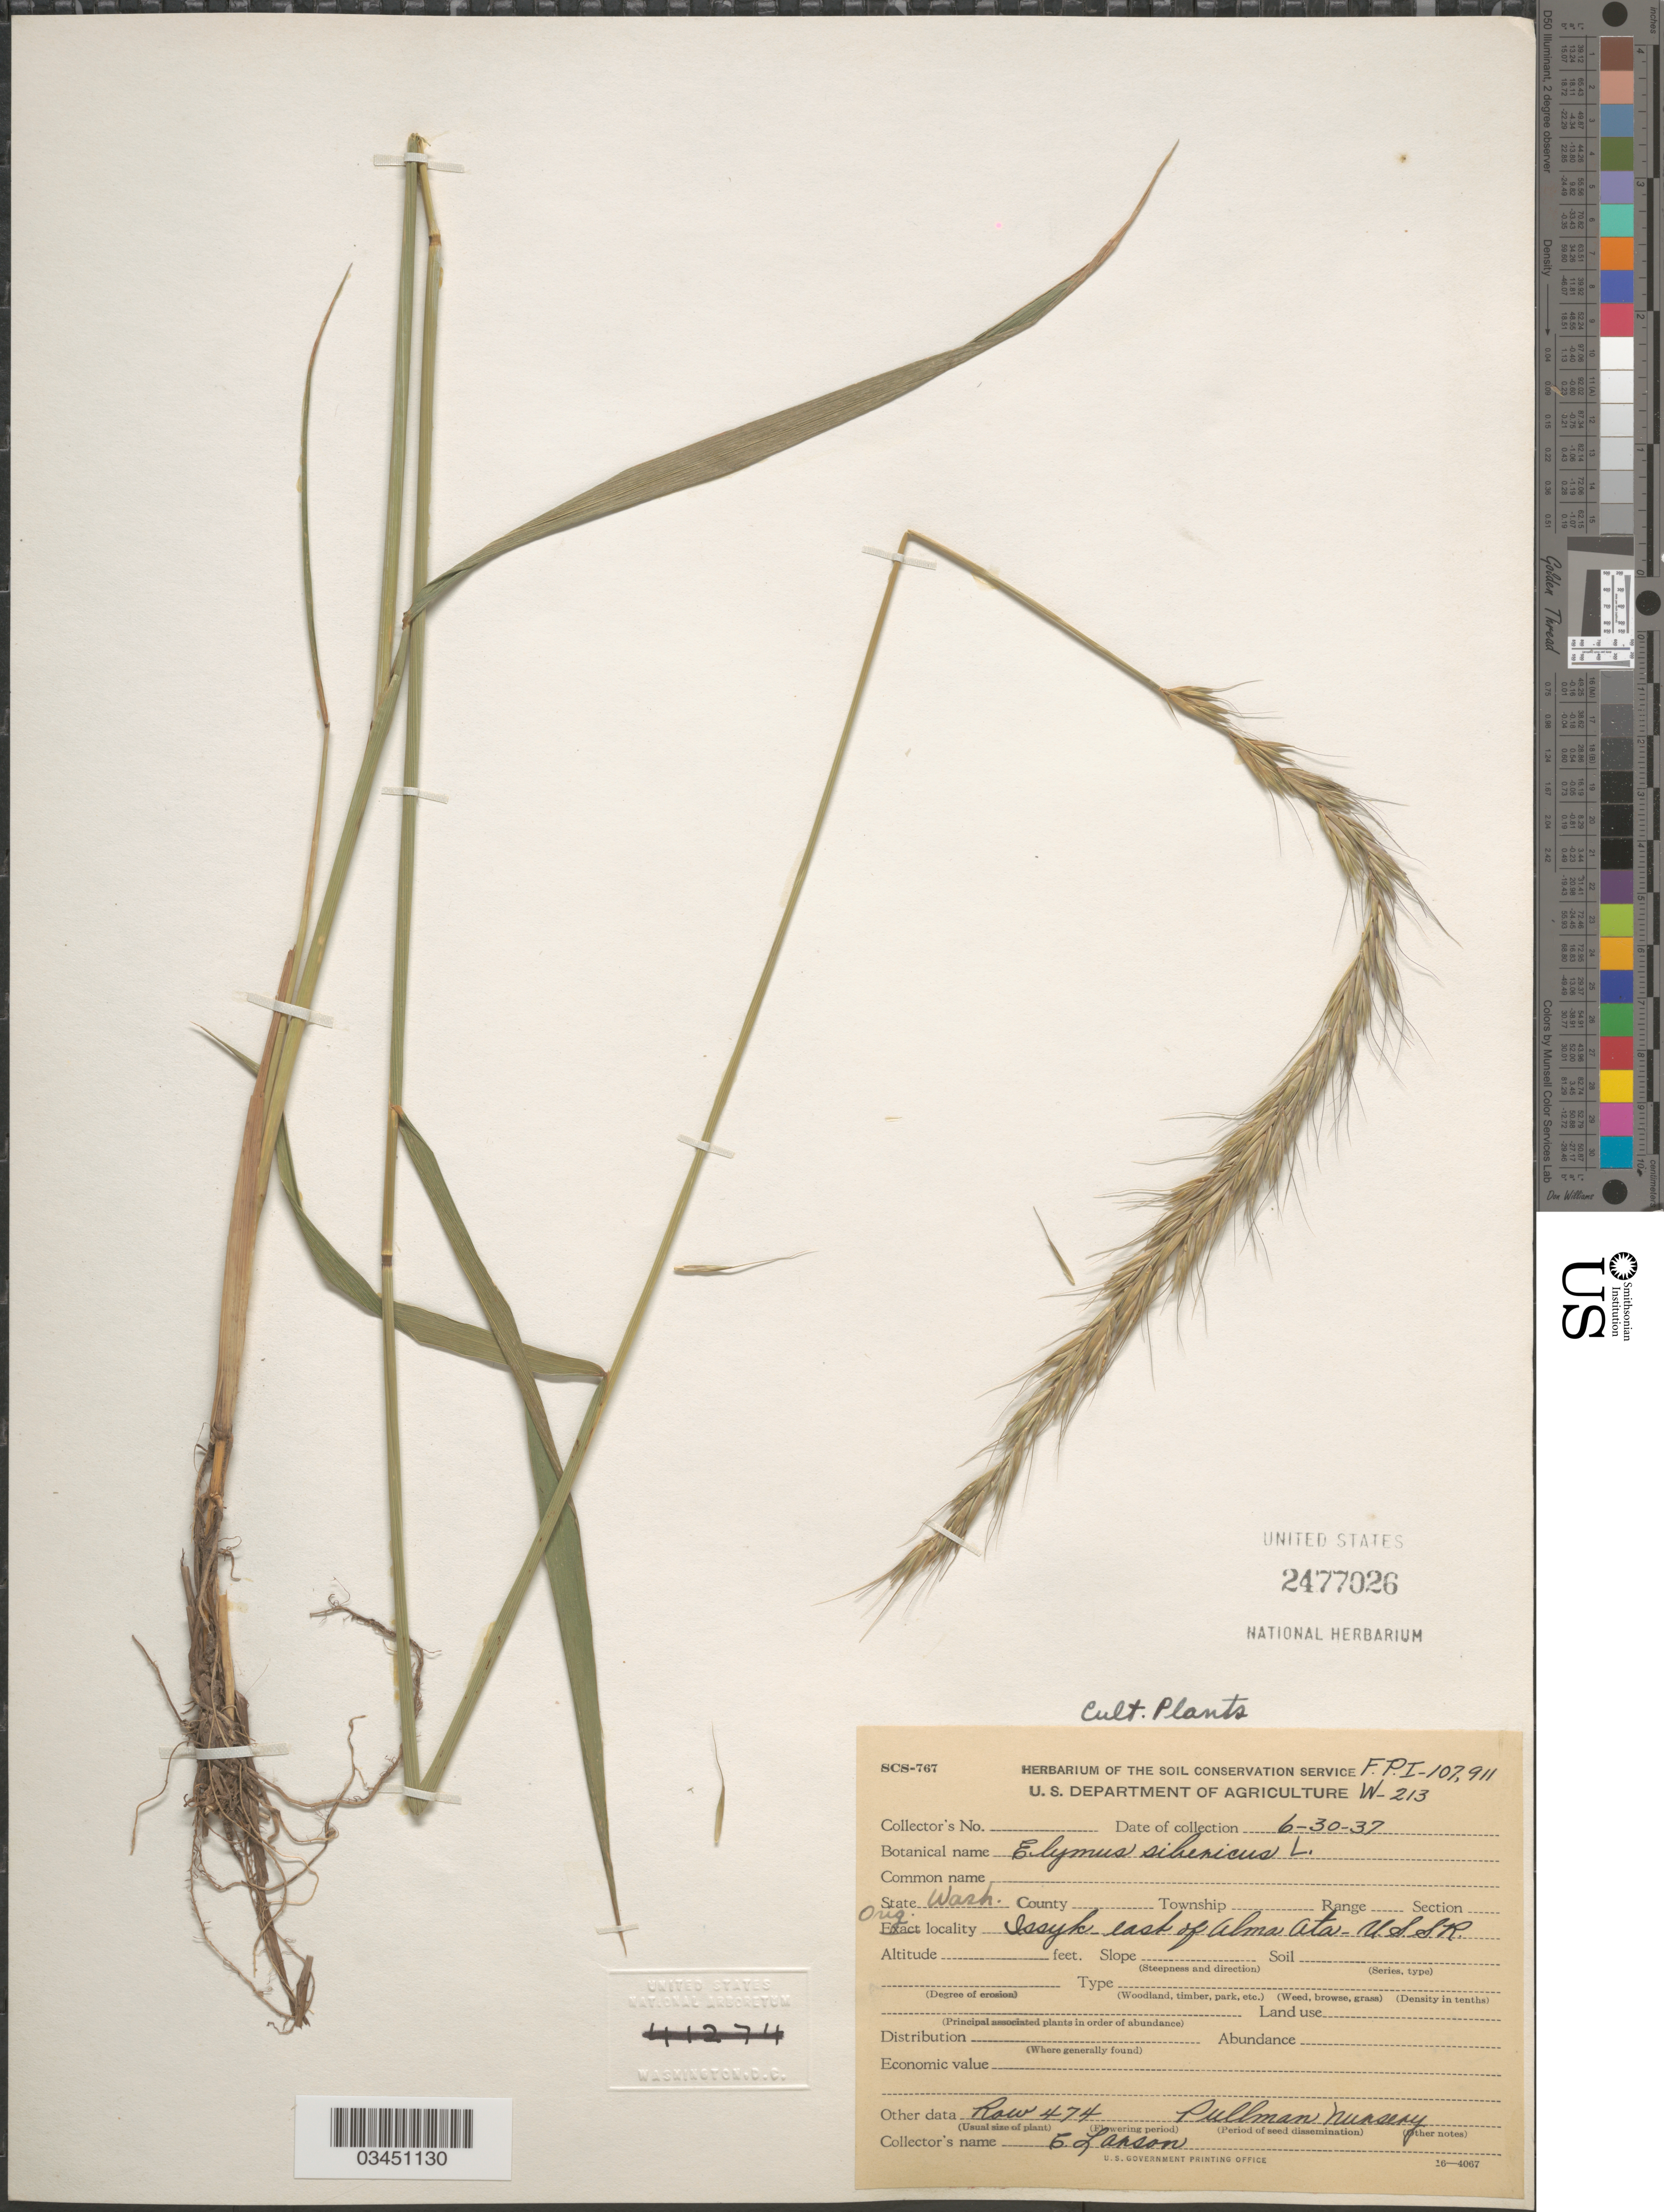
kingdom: Plantae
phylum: Tracheophyta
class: Liliopsida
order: Poales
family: Poaceae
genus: Elymus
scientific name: Elymus sibiricus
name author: L.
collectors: C. Larson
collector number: W-213/FPI-107-911?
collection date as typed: Transcribed d/m/y: 30/6/37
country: United States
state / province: Washington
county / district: Whitman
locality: Row 474 Pullman Nursery.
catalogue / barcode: US 2477026